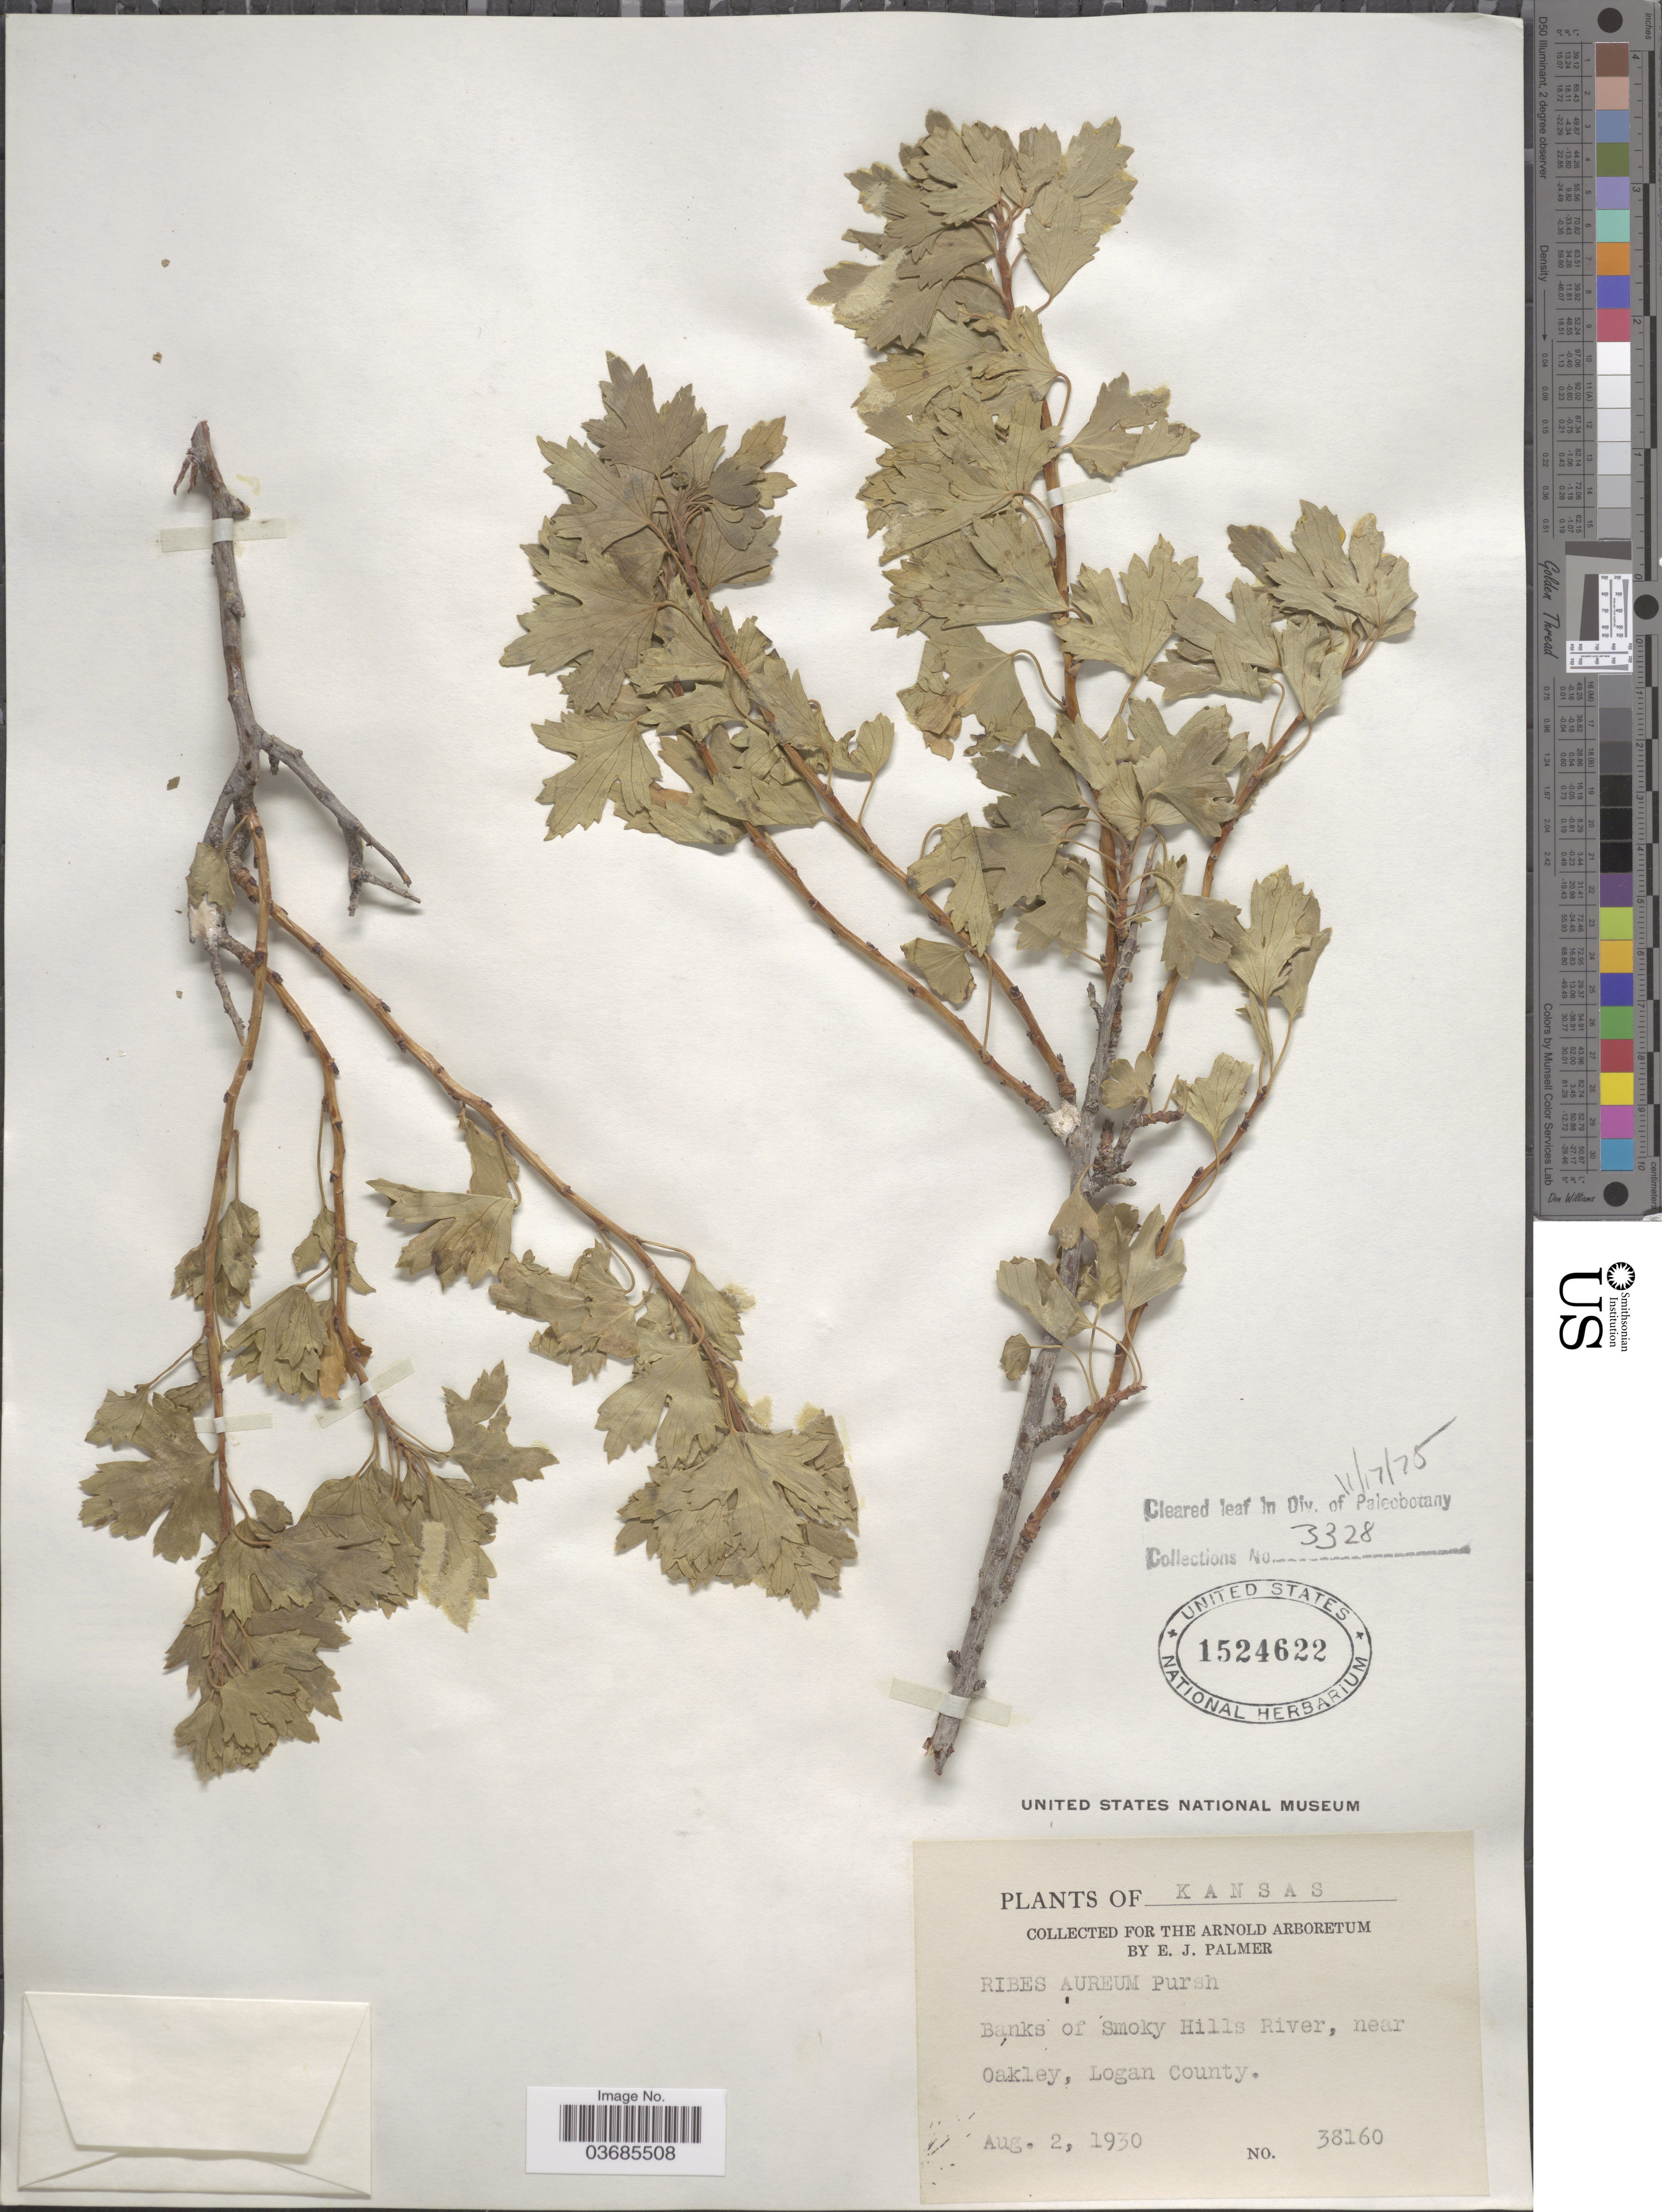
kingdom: Plantae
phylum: Tracheophyta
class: Magnoliopsida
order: Saxifragales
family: Grossulariaceae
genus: Ribes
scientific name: Ribes aureum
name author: Pursh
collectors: E. J. Palmer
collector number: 38160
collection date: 1930-08-02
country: United States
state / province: Kansas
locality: Banks of Smoky Hills River, near Oakley, Logan County.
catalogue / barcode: US 1524622